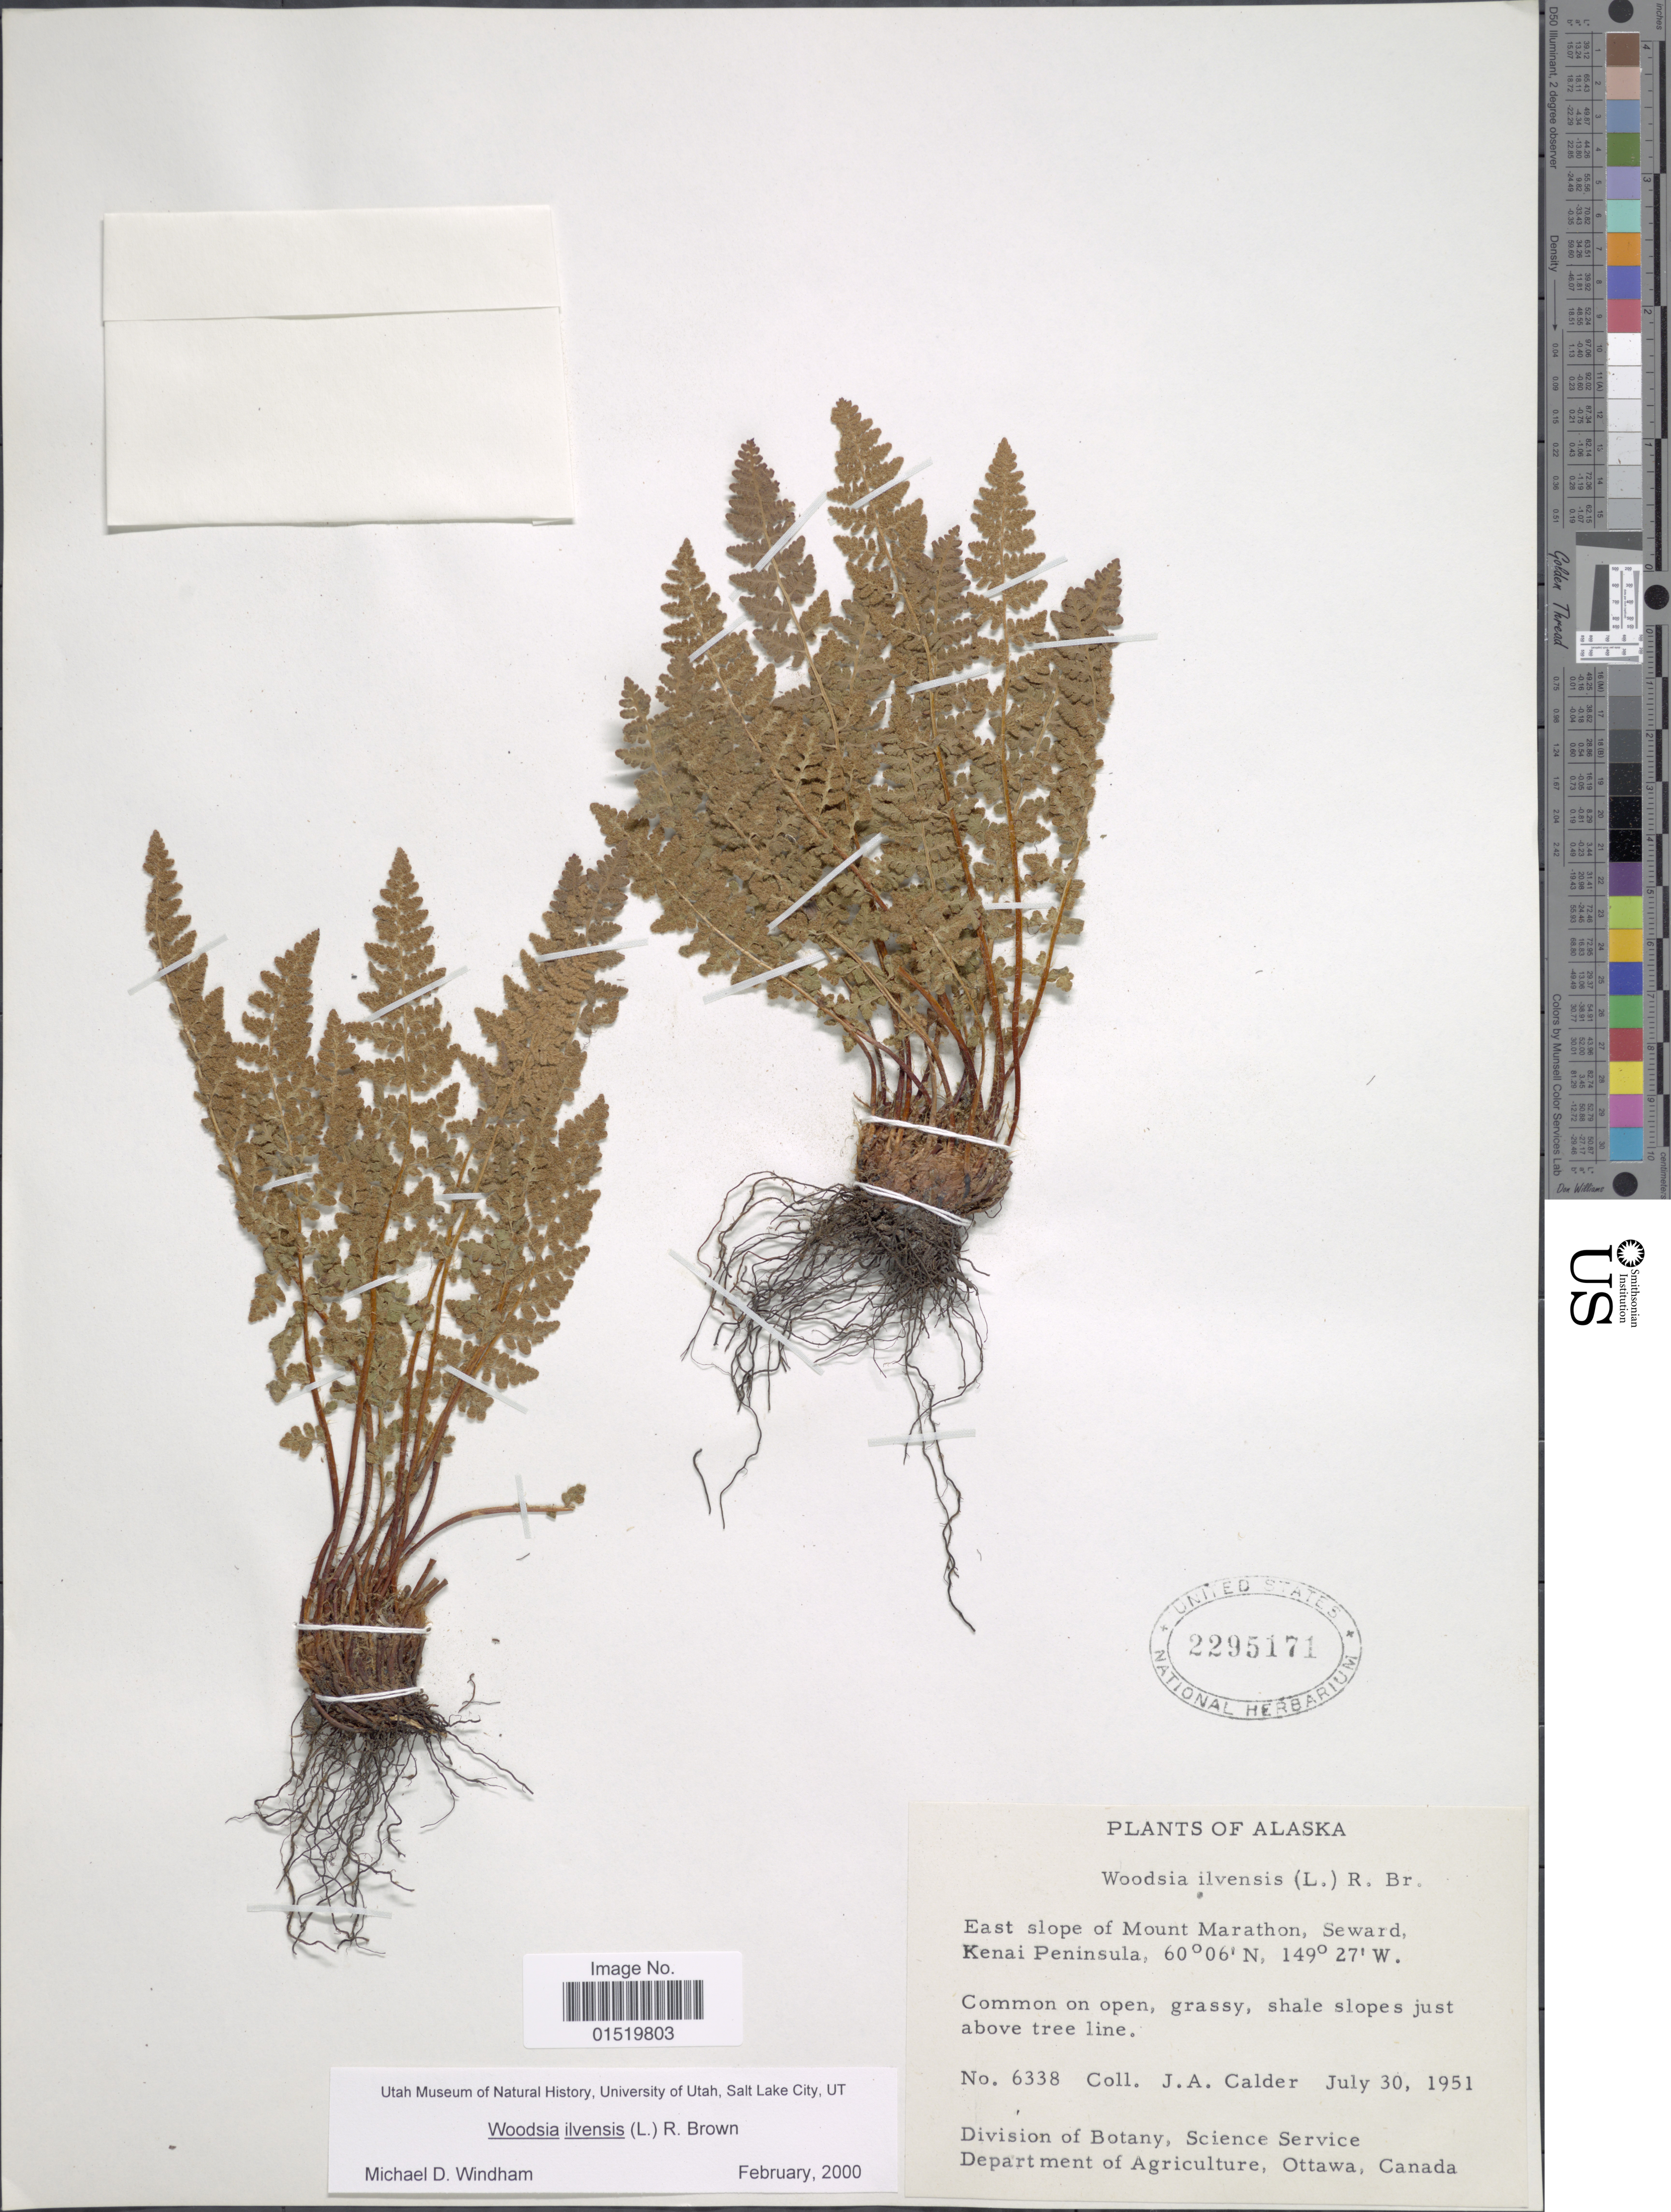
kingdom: Plantae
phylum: Tracheophyta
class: Polypodiopsida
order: Polypodiales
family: Woodsiaceae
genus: Woodsia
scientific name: Woodsia ilvensis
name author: (L.) R. Br.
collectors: J. A. Calder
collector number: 6338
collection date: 1951-07-30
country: United States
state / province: Alaska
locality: East slope of Mount Marathon, Seward Kenai Peninsula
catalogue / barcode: US 2295171